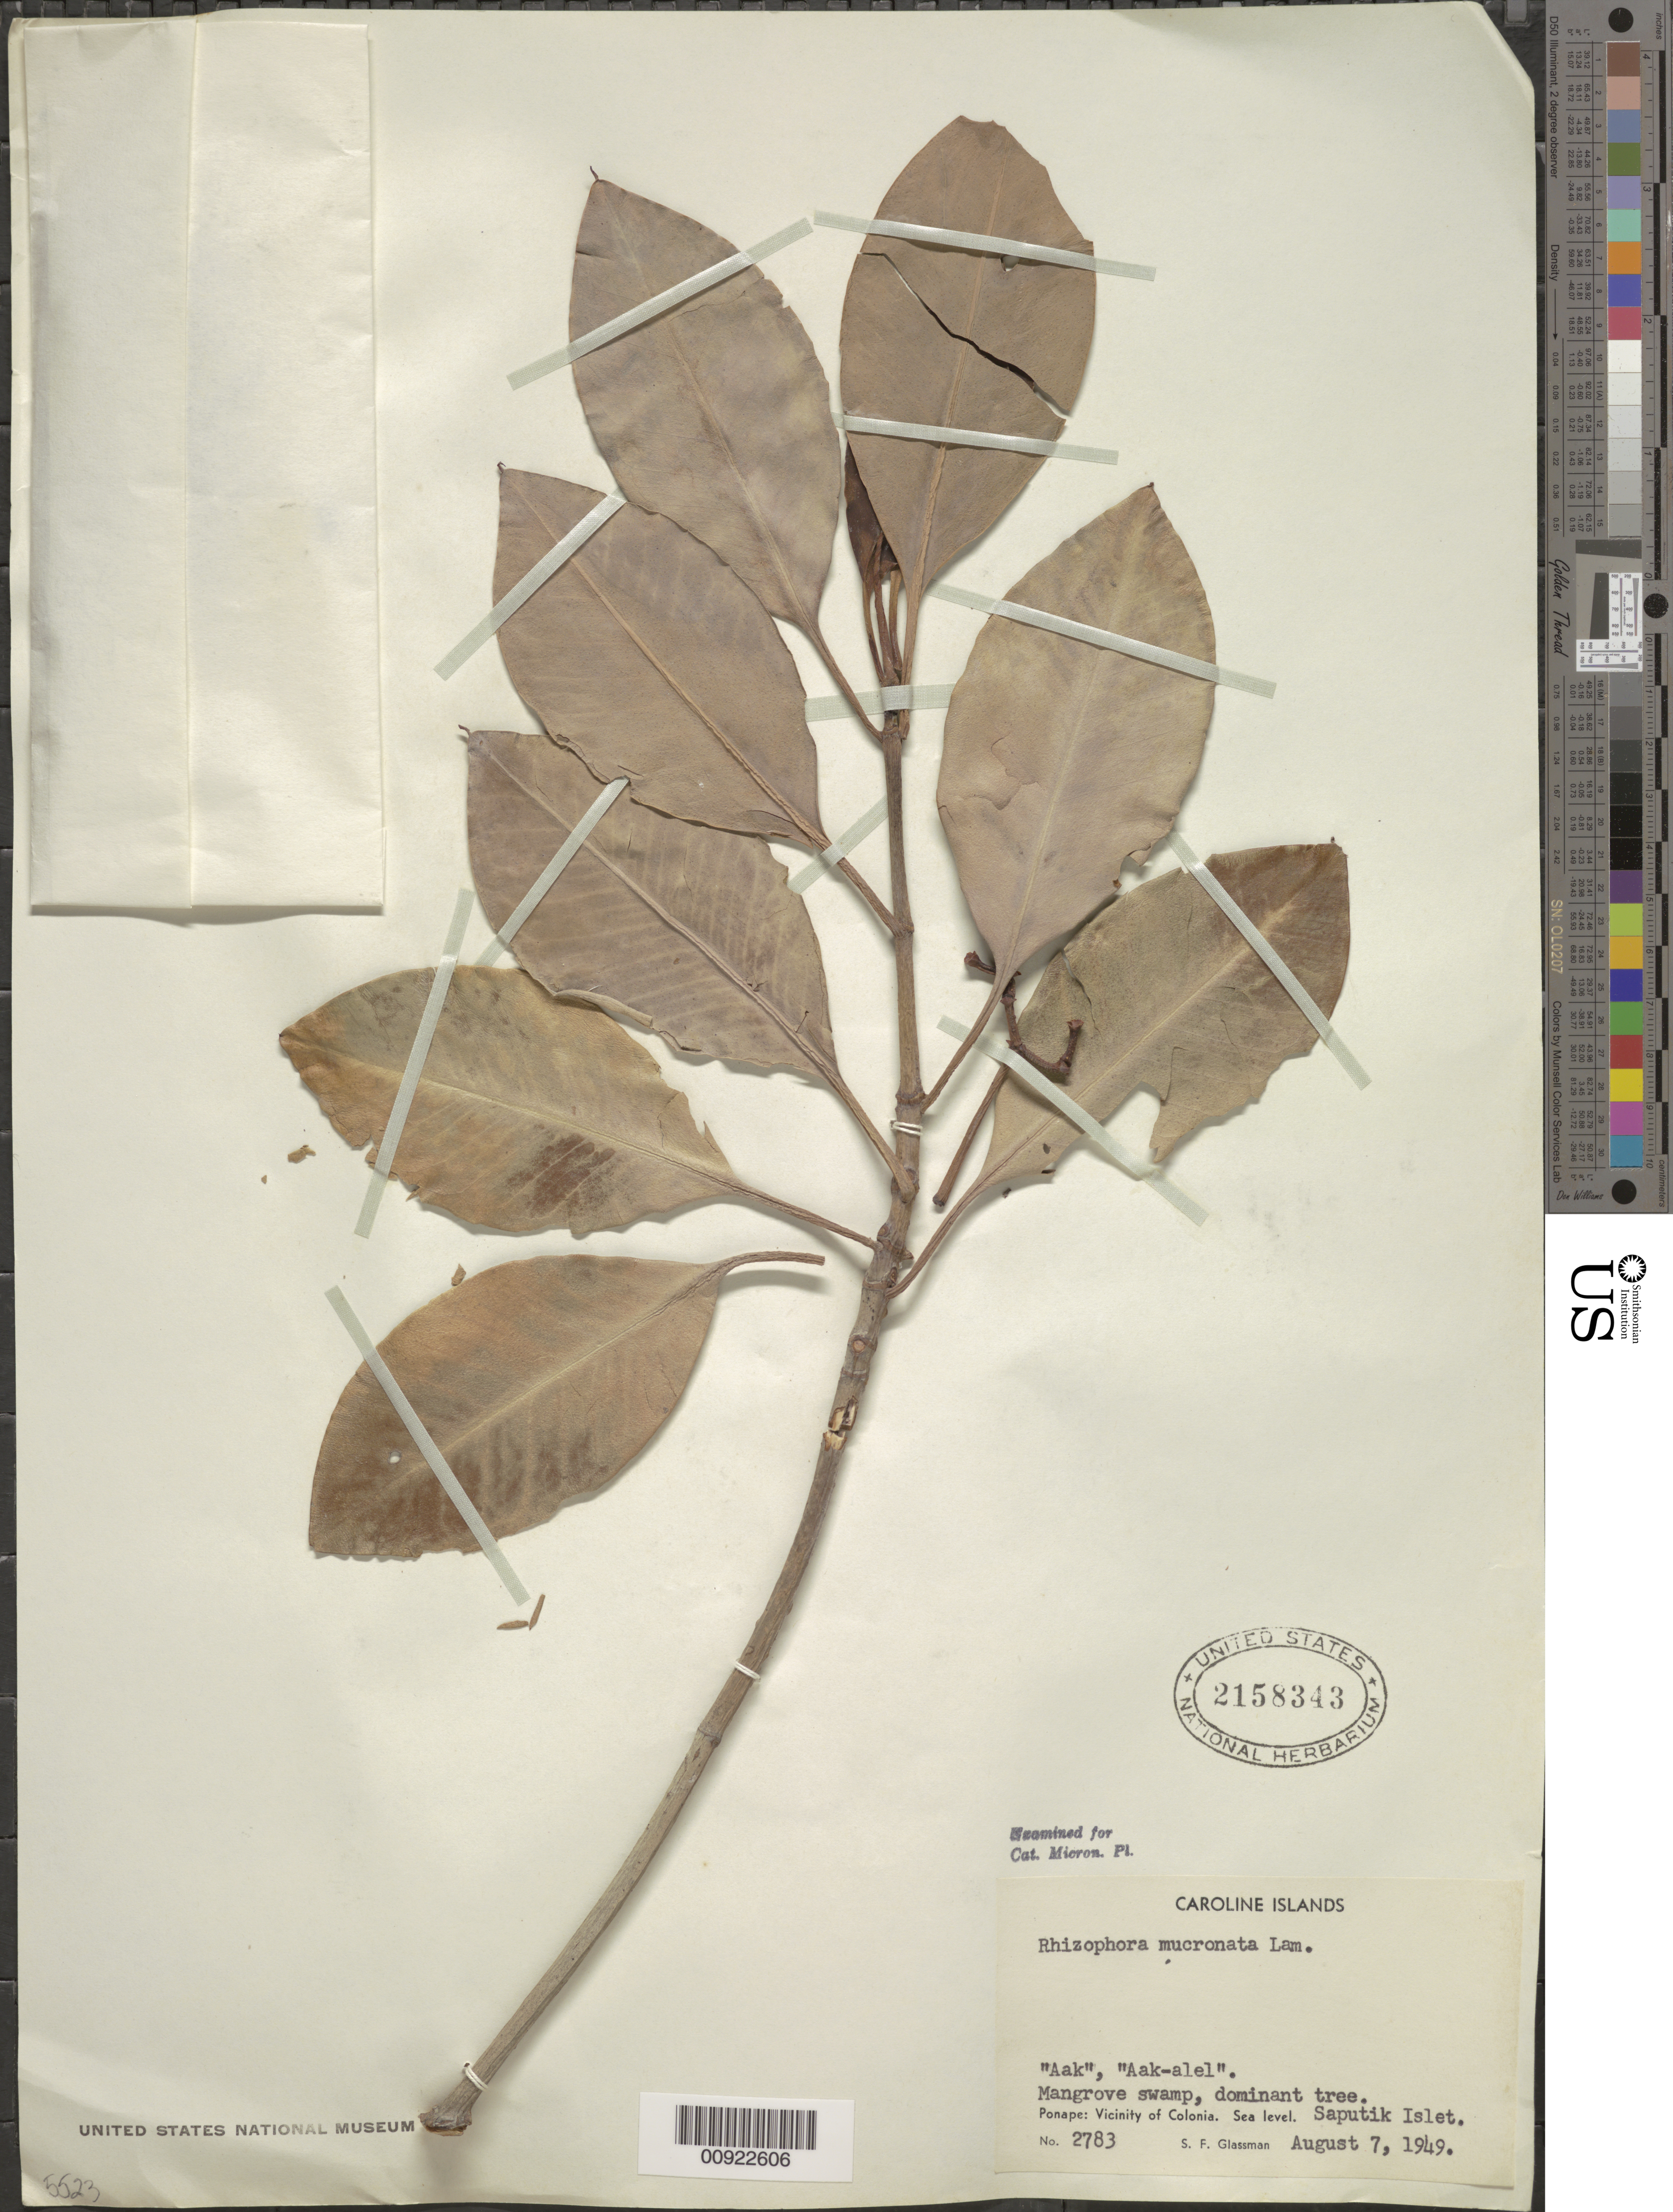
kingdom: Plantae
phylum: Tracheophyta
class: Magnoliopsida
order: Malpighiales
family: Rhizophoraceae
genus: Rhizophora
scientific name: Rhizophora mucronata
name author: Lam.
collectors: S. F. Glassman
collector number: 2783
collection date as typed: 07 Aug 1949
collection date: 1949-08-07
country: Micronesia, Federated States of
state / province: Pohnpei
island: Pohnpei [Ponape]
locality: Saputik Islet, Vicinity of Colonia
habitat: Mangrove swamp, dominant tree.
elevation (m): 0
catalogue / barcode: US 2158343